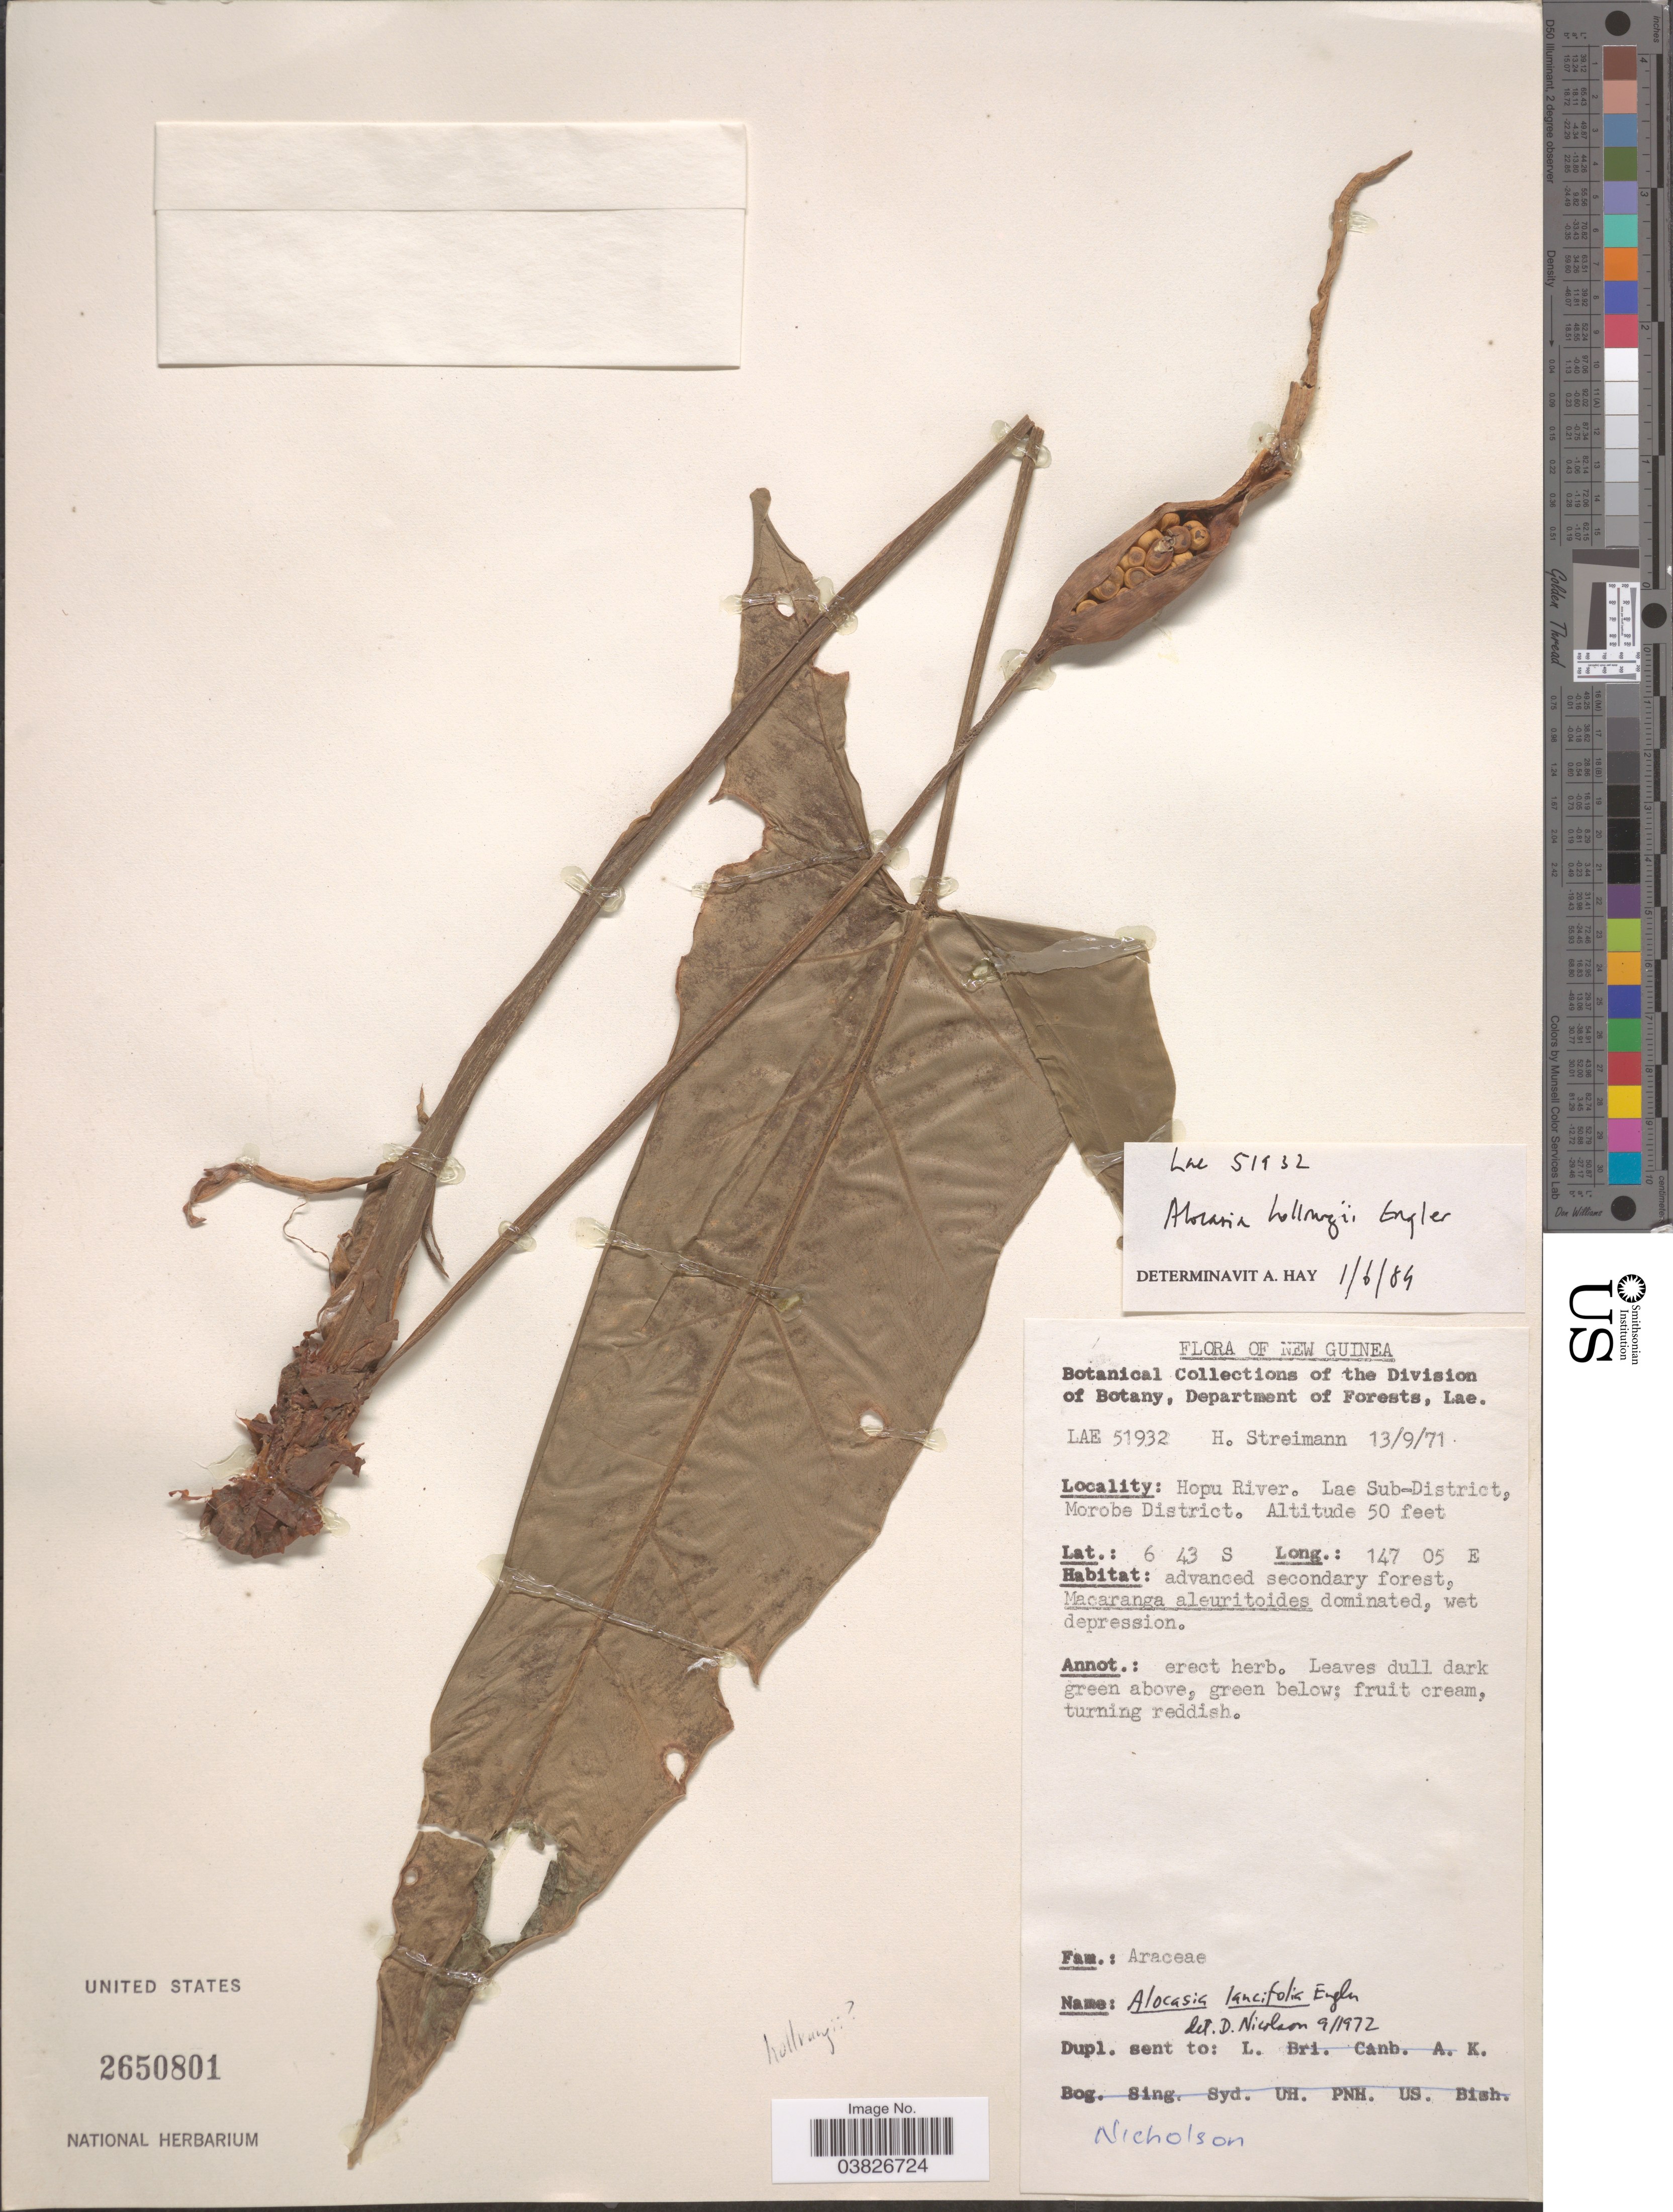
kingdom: Plantae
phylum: Tracheophyta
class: Liliopsida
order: Alismatales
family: Araceae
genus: Alocasia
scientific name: Alocasia hollrungii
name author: Endl.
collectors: H. Streimann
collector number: LAE 51932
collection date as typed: Transcribed d/m/y: 13/9/71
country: Papua New Guinea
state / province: Morobe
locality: New Guinea. Hopu River, Lae Sub-District, Morobe District.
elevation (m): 15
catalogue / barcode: US 2650801